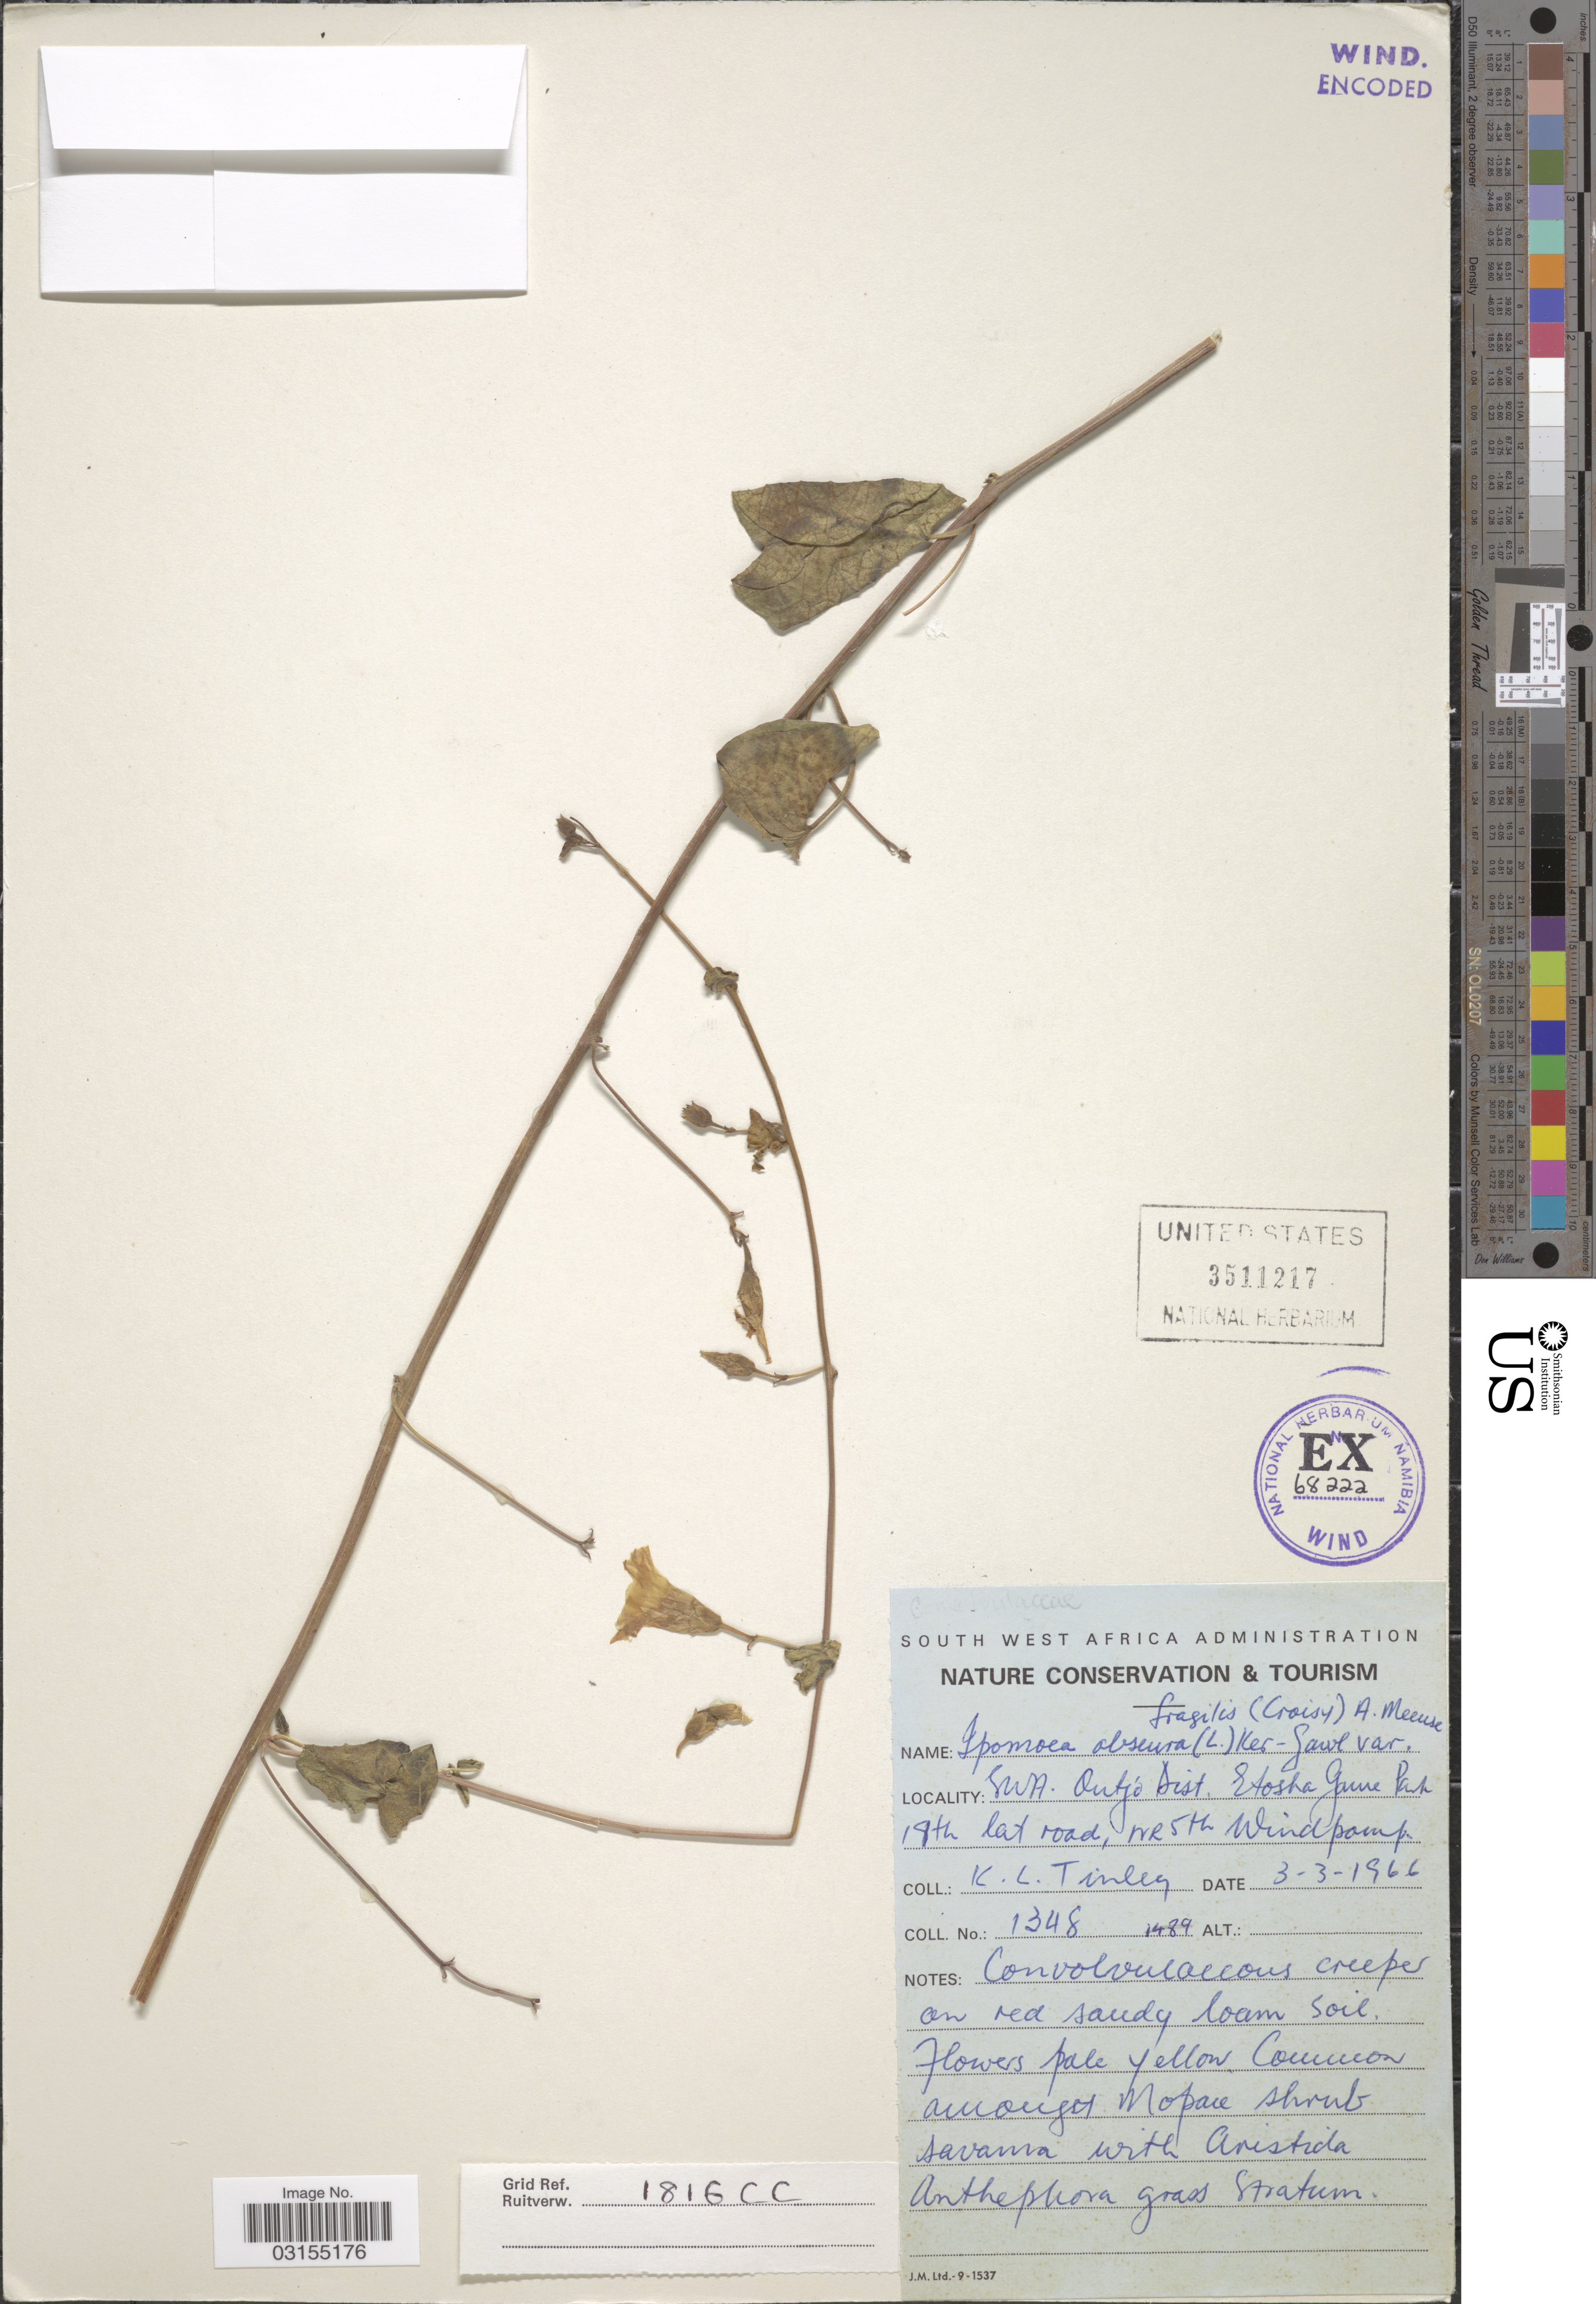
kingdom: Plantae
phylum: Tracheophyta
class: Magnoliopsida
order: Solanales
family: Convolvulaceae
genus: Ipomoea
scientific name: Ipomoea obscura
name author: (L.) Ker Gawl.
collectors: K. Tinley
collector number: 1348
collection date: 1966-03-03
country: Namibia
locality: SWA. Outjo Dist. Etosha Game Park. 18th lat road, nr 5th Windpomp.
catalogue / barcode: US 3511217